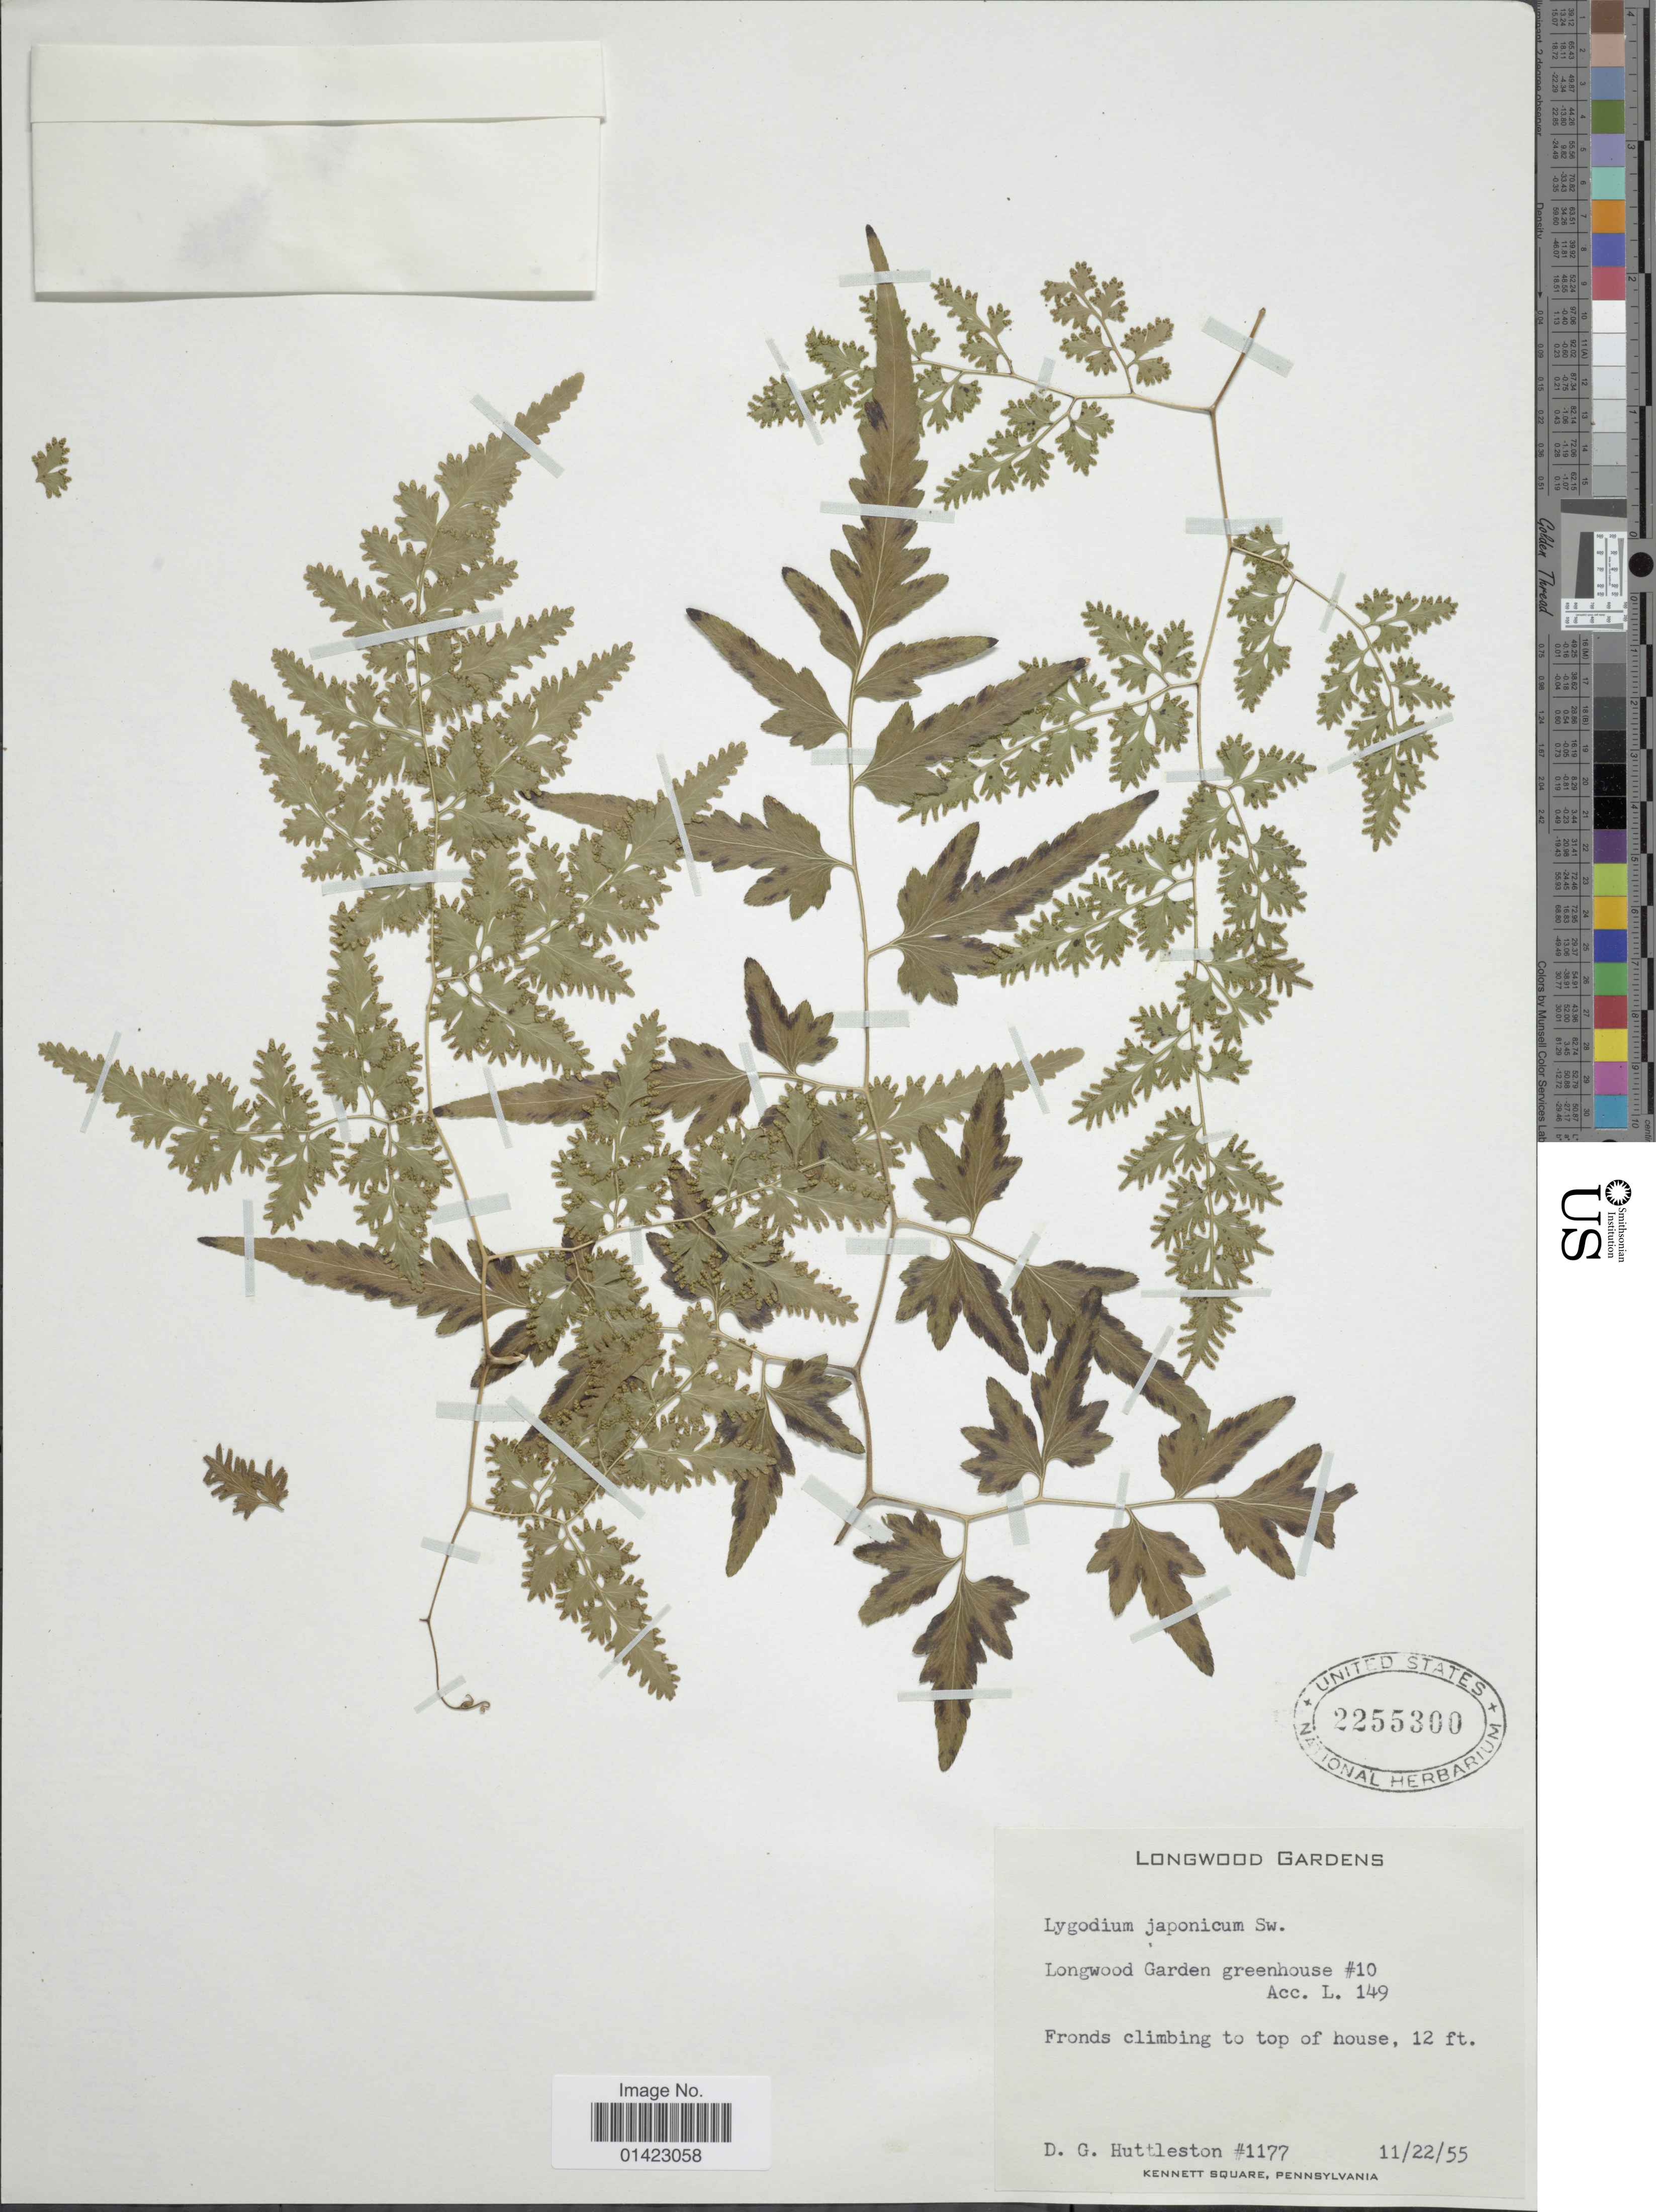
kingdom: Plantae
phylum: Tracheophyta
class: Polypodiopsida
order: Schizaeales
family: Lygodiaceae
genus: Lygodium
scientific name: Lygodium japonicum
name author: (Thunb.) Sw.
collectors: D. G. Huttleston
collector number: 1177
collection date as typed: Transcribed d/m/y: 22/11/55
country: United States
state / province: Pennsylvania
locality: Longwood Garden greenhouse #10, Acc. L. 149, fronds climibing to top of house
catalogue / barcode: US 2255300